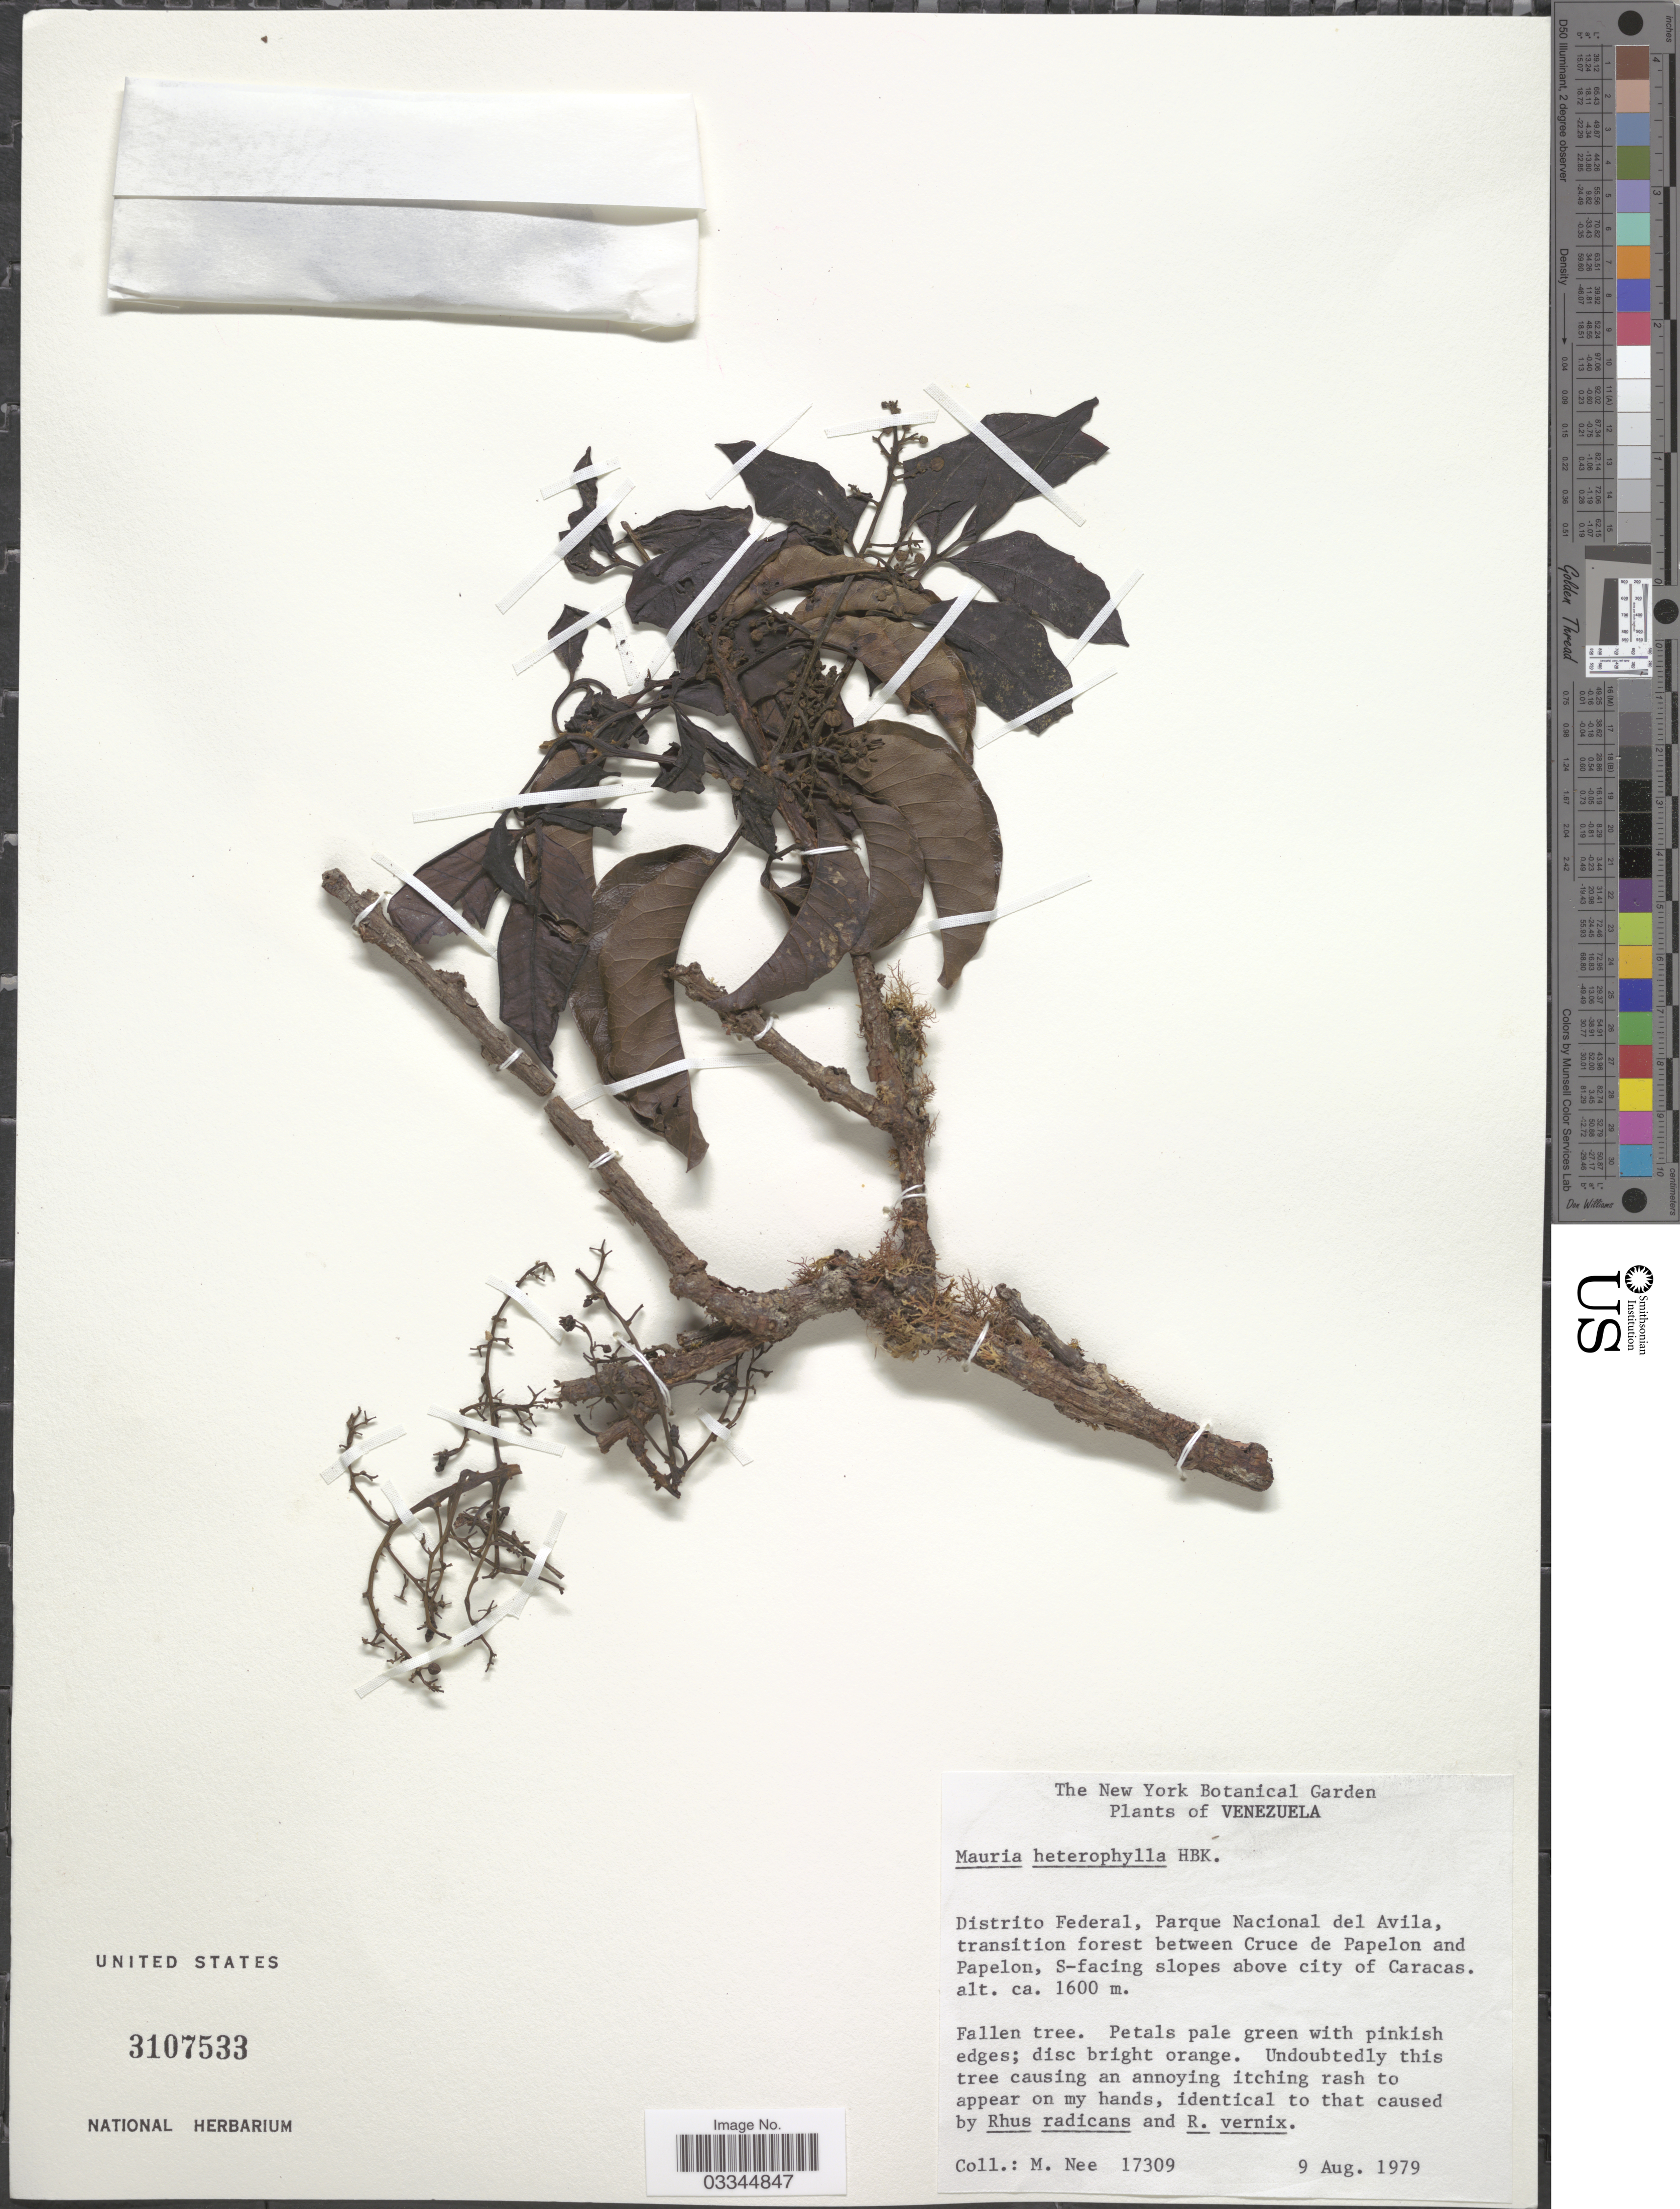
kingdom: Plantae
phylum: Tracheophyta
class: Magnoliopsida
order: Sapindales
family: Anacardiaceae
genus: Mauria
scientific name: Mauria heterophylla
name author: Kunth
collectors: M. Nee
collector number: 17309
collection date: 1979-08-09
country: Venezuela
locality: Distrito Federal, Parque Nacional del Avila, transition forest between Cruce de Papelon and Papelon, S-facing slopes above city of Caracas.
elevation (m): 1600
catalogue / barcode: US 3107533